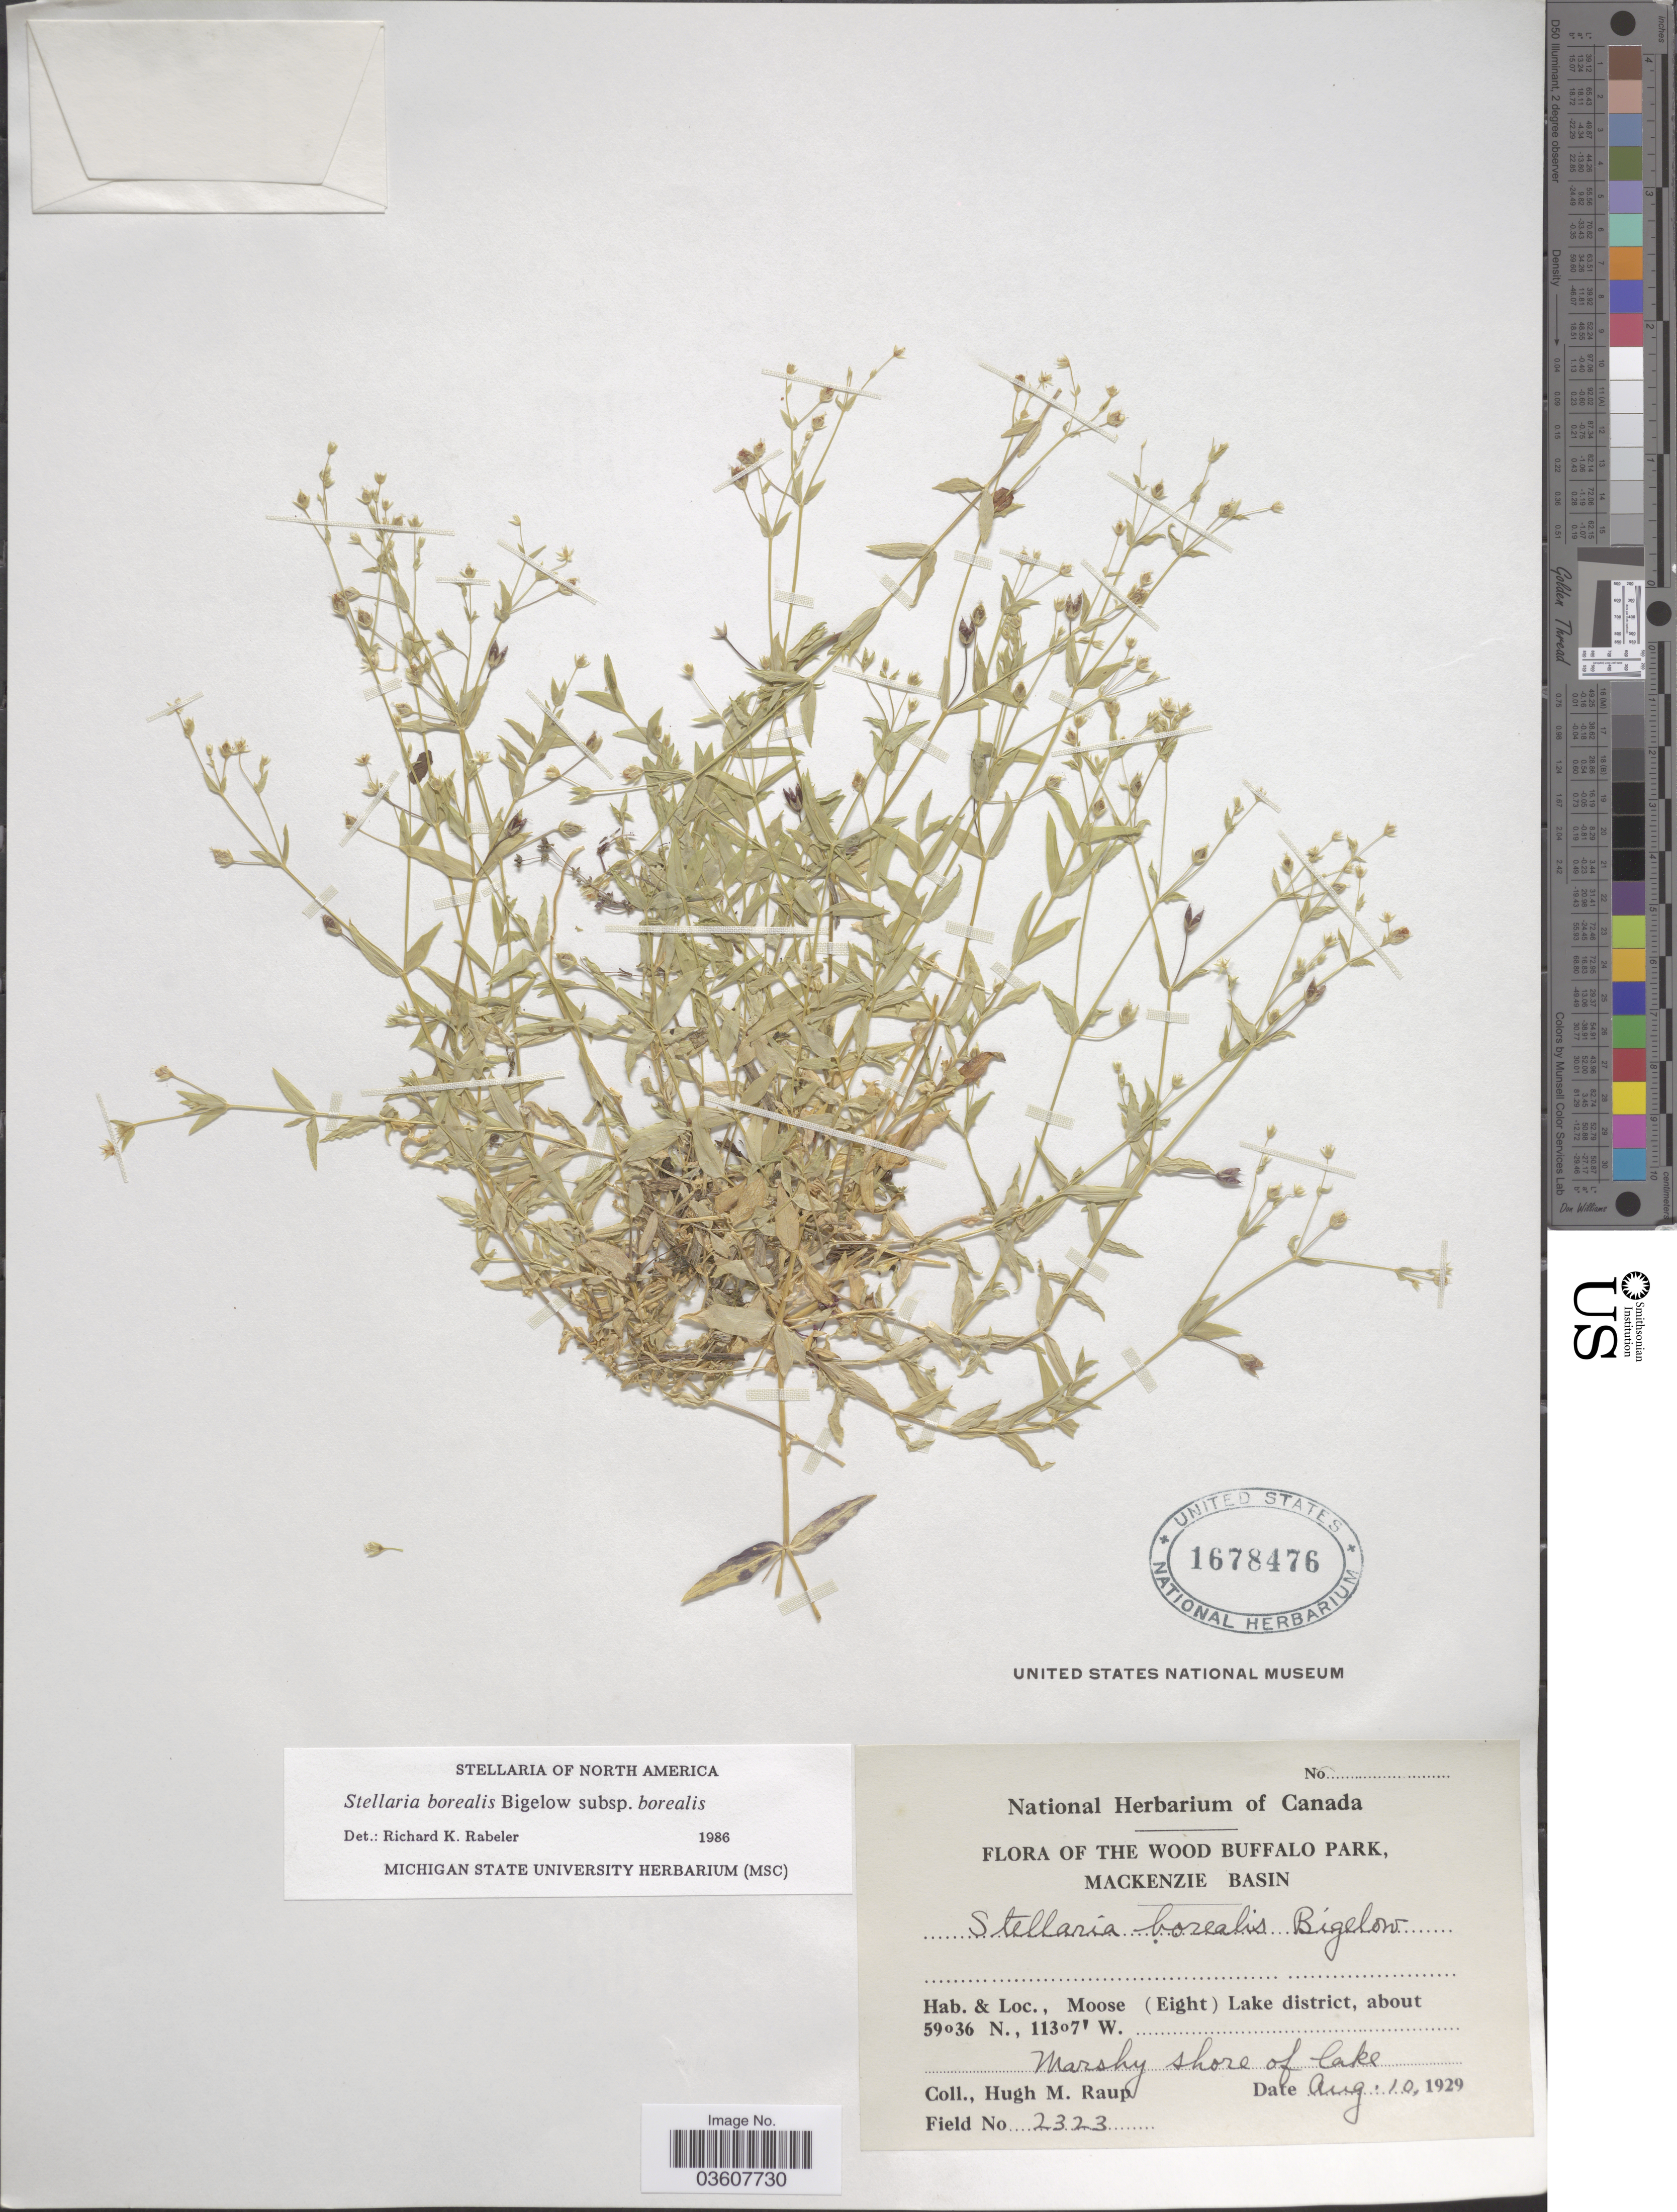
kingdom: Plantae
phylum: Tracheophyta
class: Magnoliopsida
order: Caryophyllales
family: Caryophyllaceae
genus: Stellaria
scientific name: Stellaria borealis subsp. borealis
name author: Bigelow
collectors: H. Raup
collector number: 2323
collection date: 1929-08-10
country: Canada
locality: The Wood Buffalo Park, Mackenzie Basin. Moose (Eight) Lake district. Marshy shore of lake.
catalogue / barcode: US 1678476